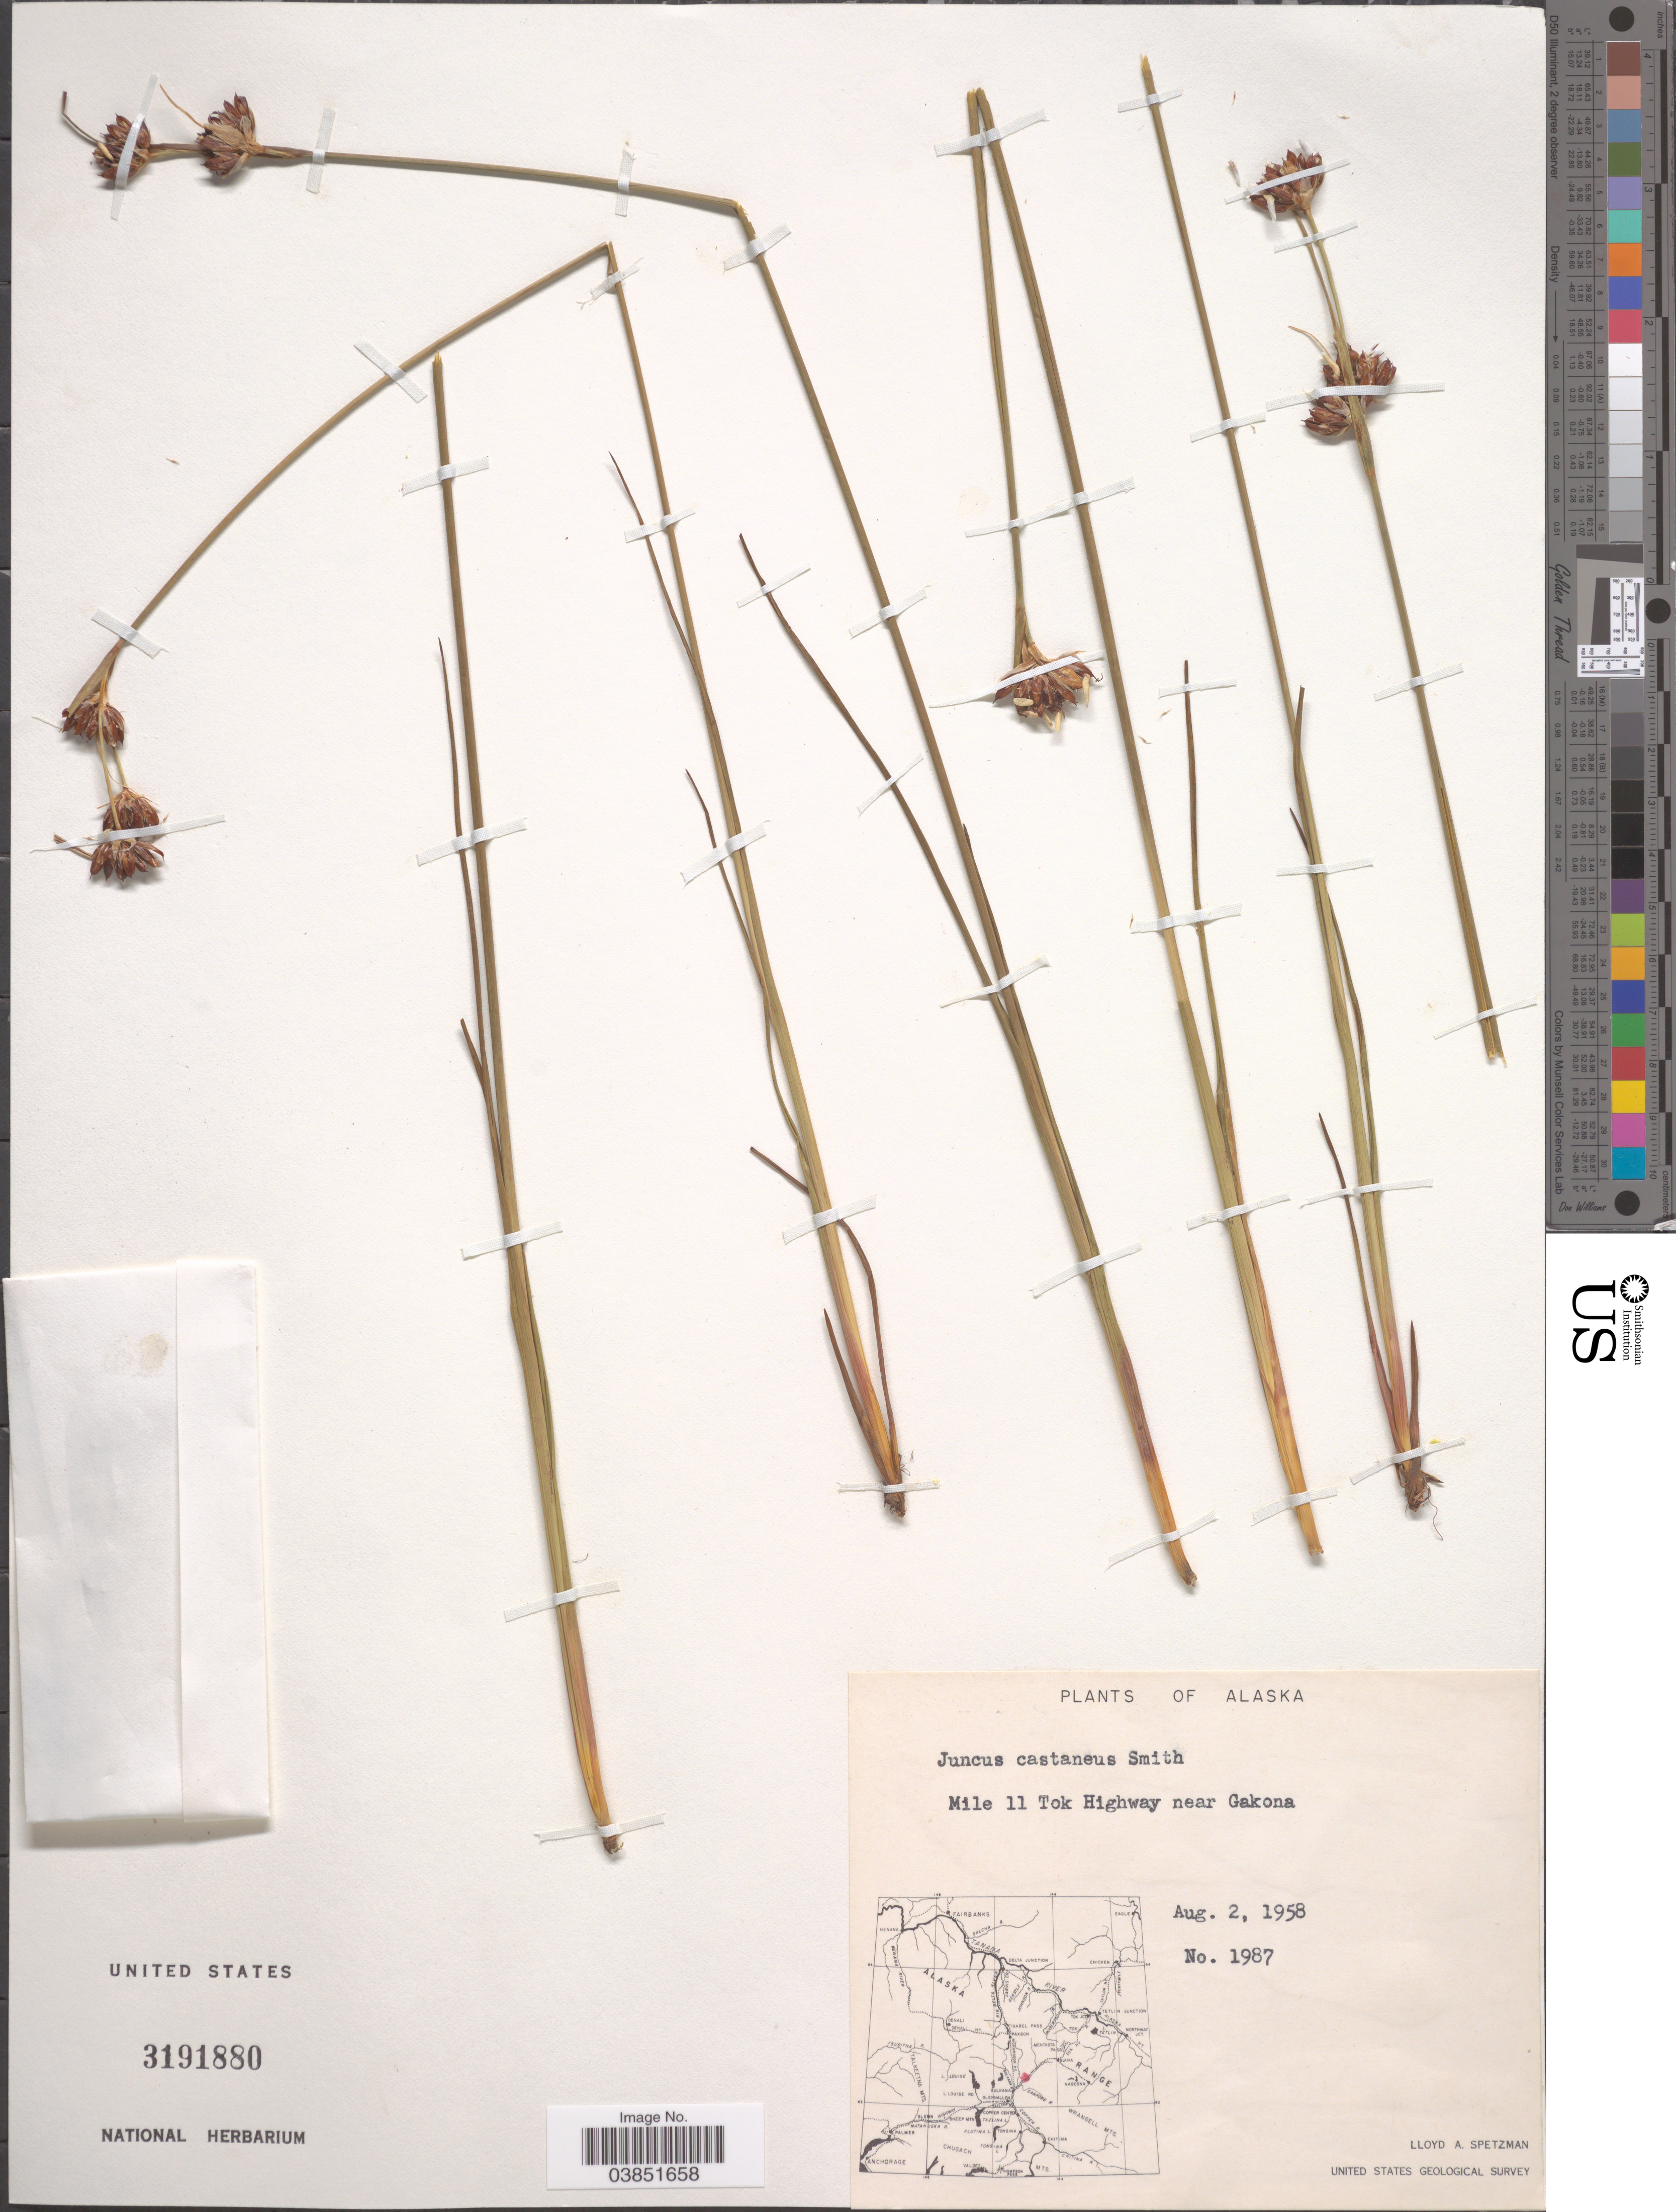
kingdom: Plantae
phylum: Tracheophyta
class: Liliopsida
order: Poales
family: Juncaceae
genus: Juncus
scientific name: Juncus castaneus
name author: Sm.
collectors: L. Spetzman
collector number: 1987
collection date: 1958-08-02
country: United States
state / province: Alaska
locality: Mile 11 Tok Highway near Gakona.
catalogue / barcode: US 3191880